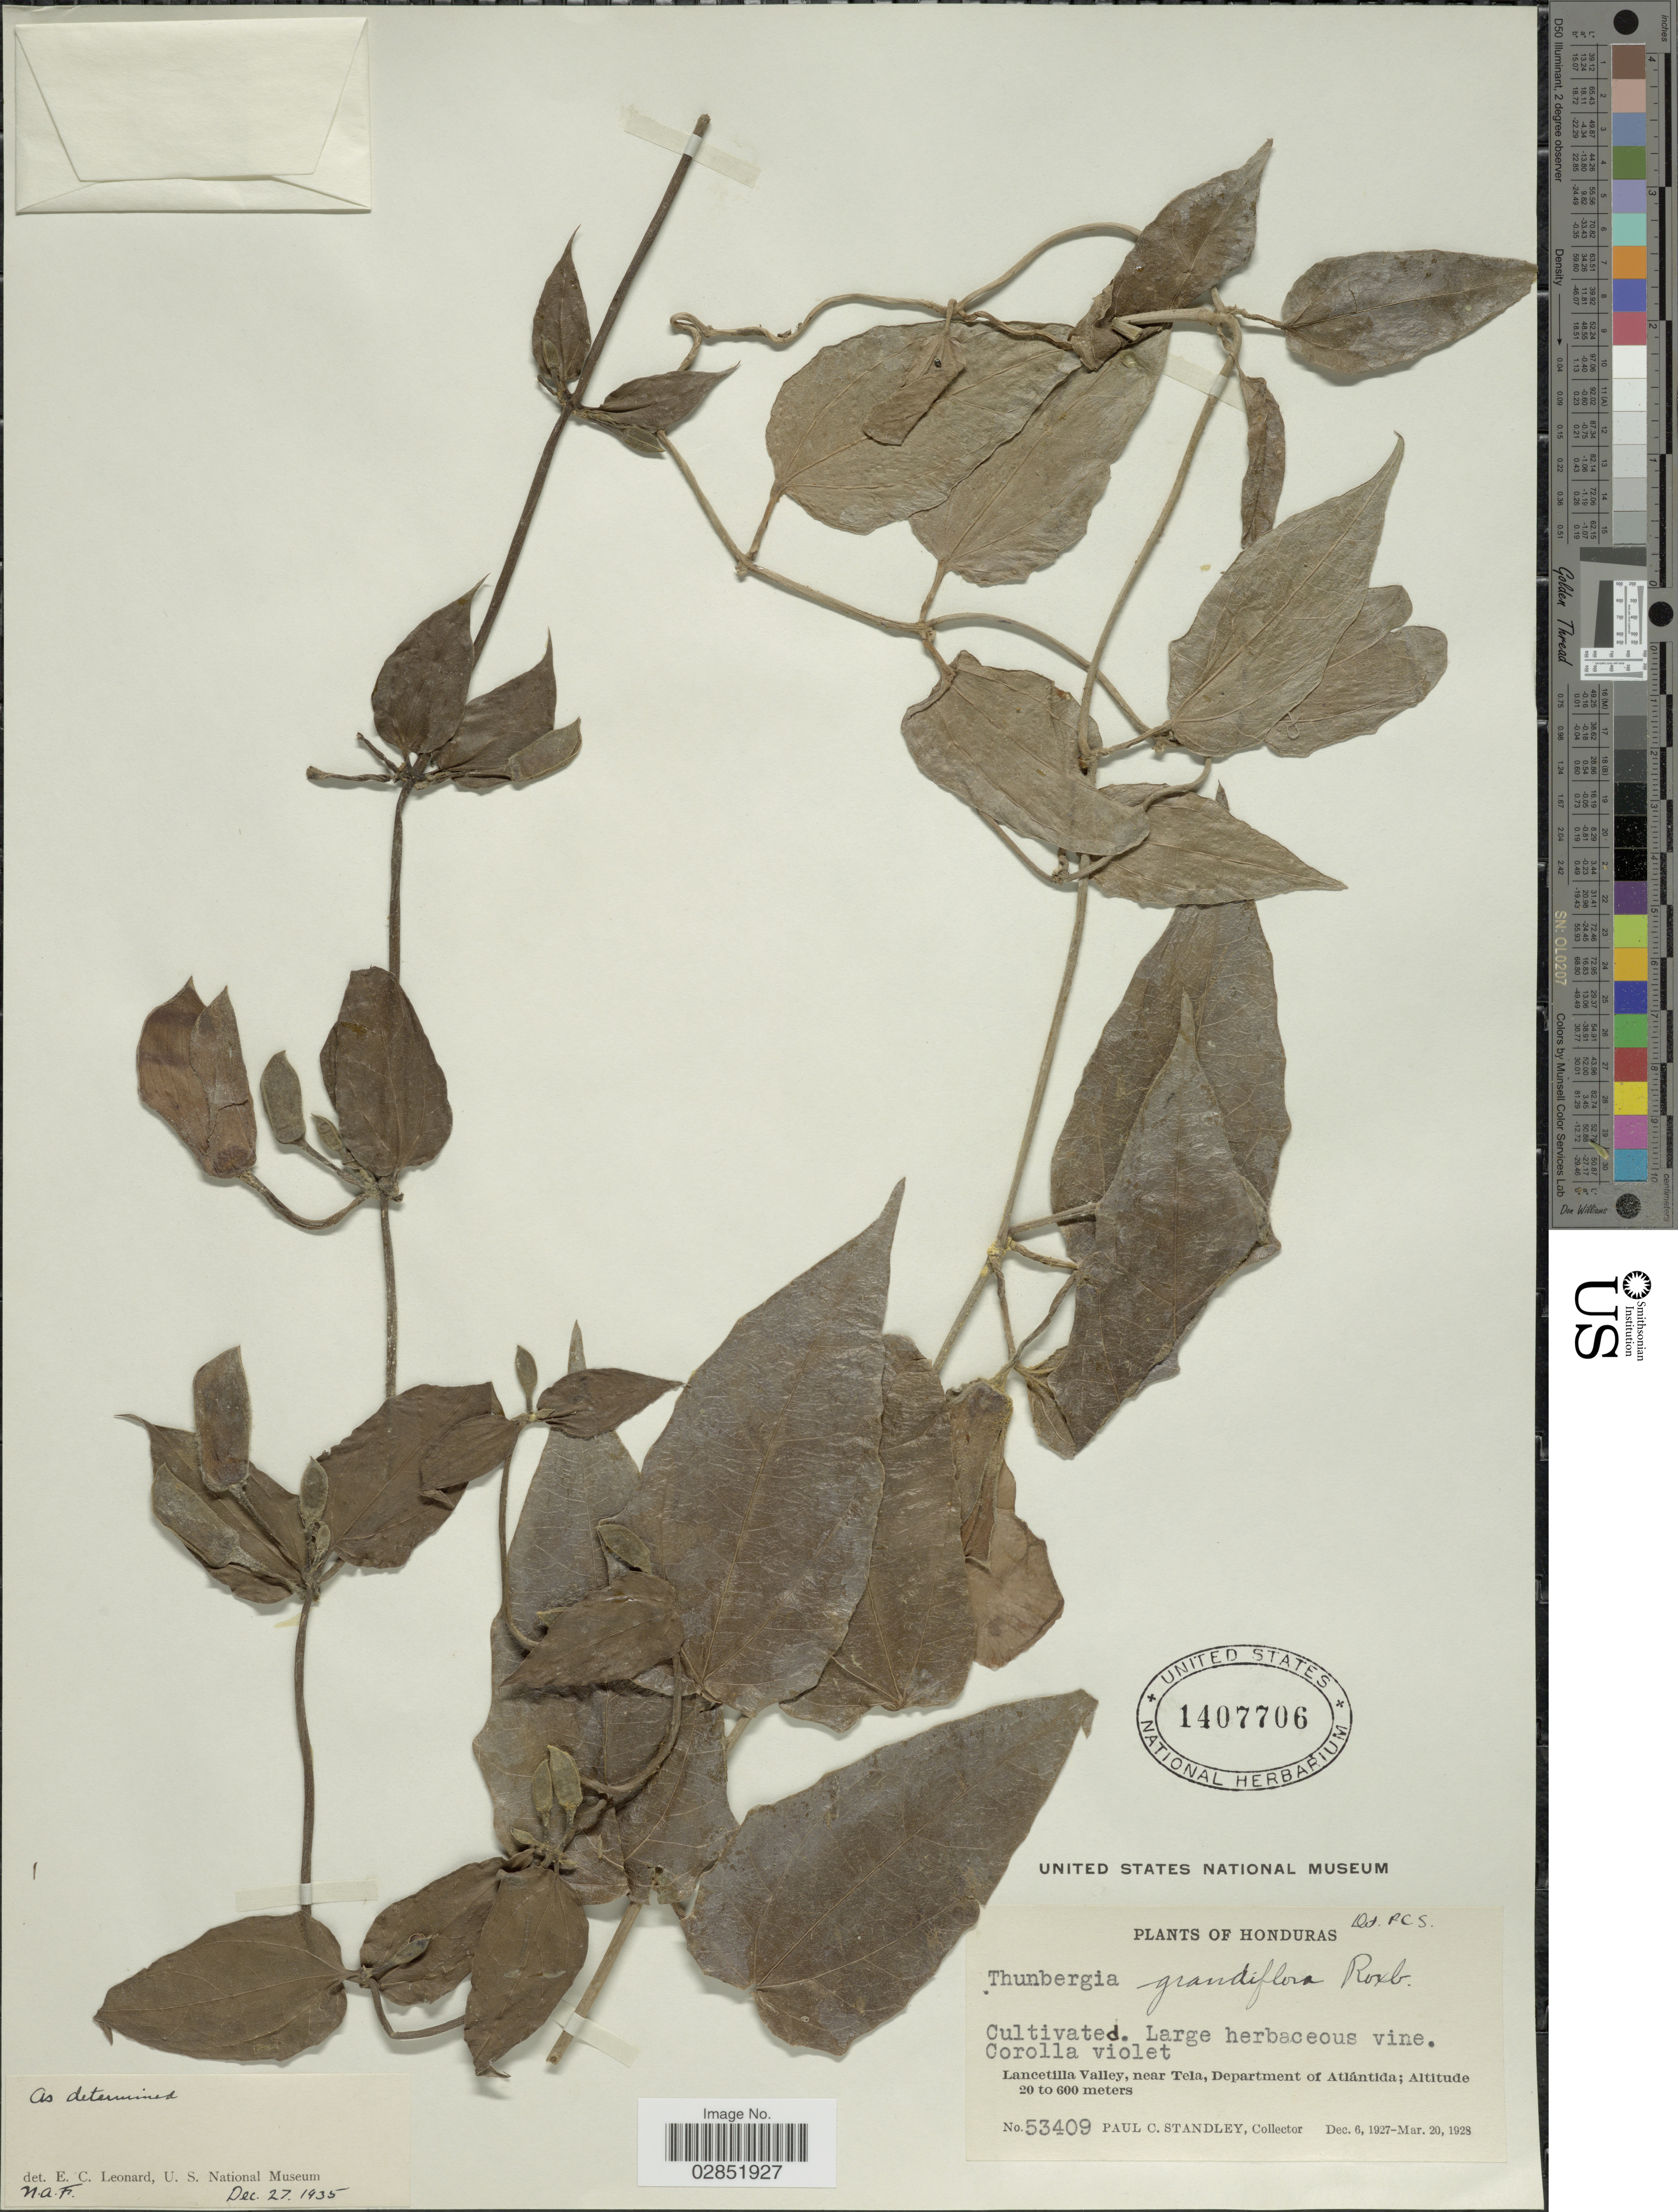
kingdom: Plantae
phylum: Tracheophyta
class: Magnoliopsida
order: Lamiales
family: Acanthaceae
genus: Thunbergia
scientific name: Thunbergia grandiflora 'Alba'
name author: (Roxb. ex Rottler) Roxb.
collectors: P. C. Standley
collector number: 53409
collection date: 1927-12-06/1928-03-20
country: Honduras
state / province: Atlántida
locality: Lancetilla Valley, near Tela, Department of Atlántida.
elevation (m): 20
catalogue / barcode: US 1407706